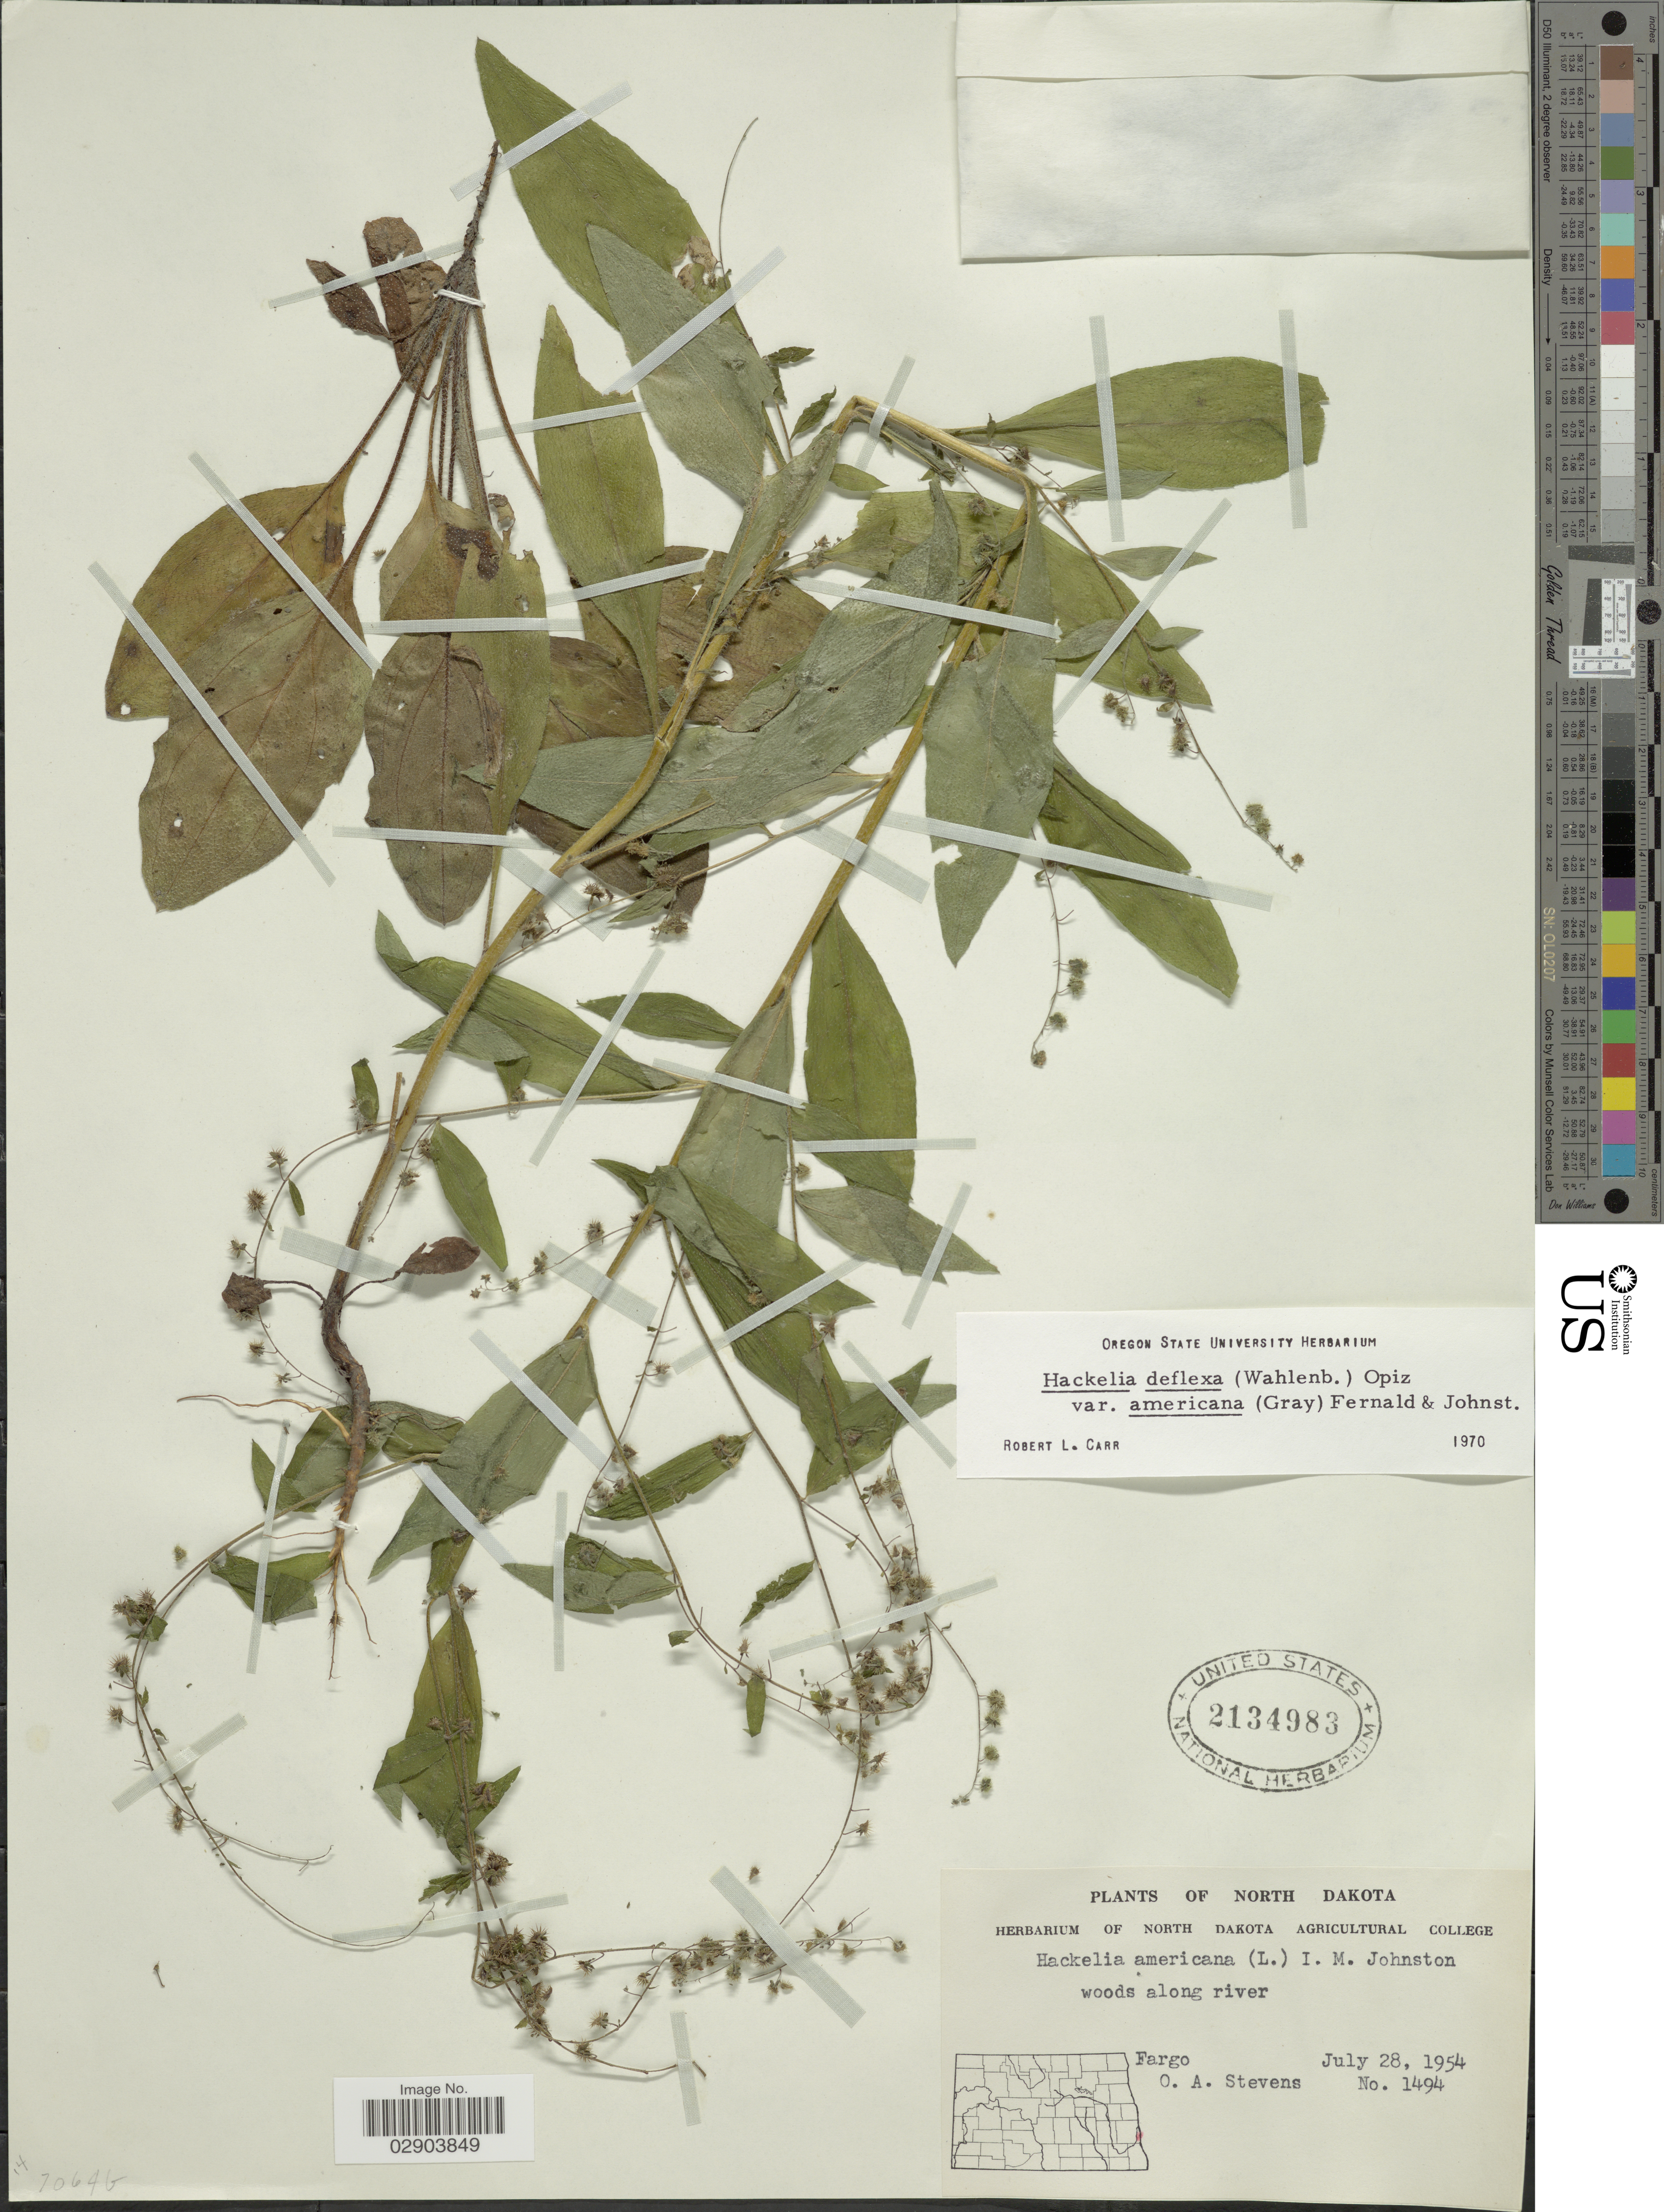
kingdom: Plantae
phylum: Tracheophyta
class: Magnoliopsida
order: Boraginales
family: Boraginaceae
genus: Hackelia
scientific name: Hackelia deflexa var. americana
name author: (A. Gray) Fernald & I.M. Johnst.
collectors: O. A. Stevens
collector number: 1494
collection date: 1954-07-28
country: United States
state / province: North Dakota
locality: Woods along river, Fargo.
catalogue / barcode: US 2134983